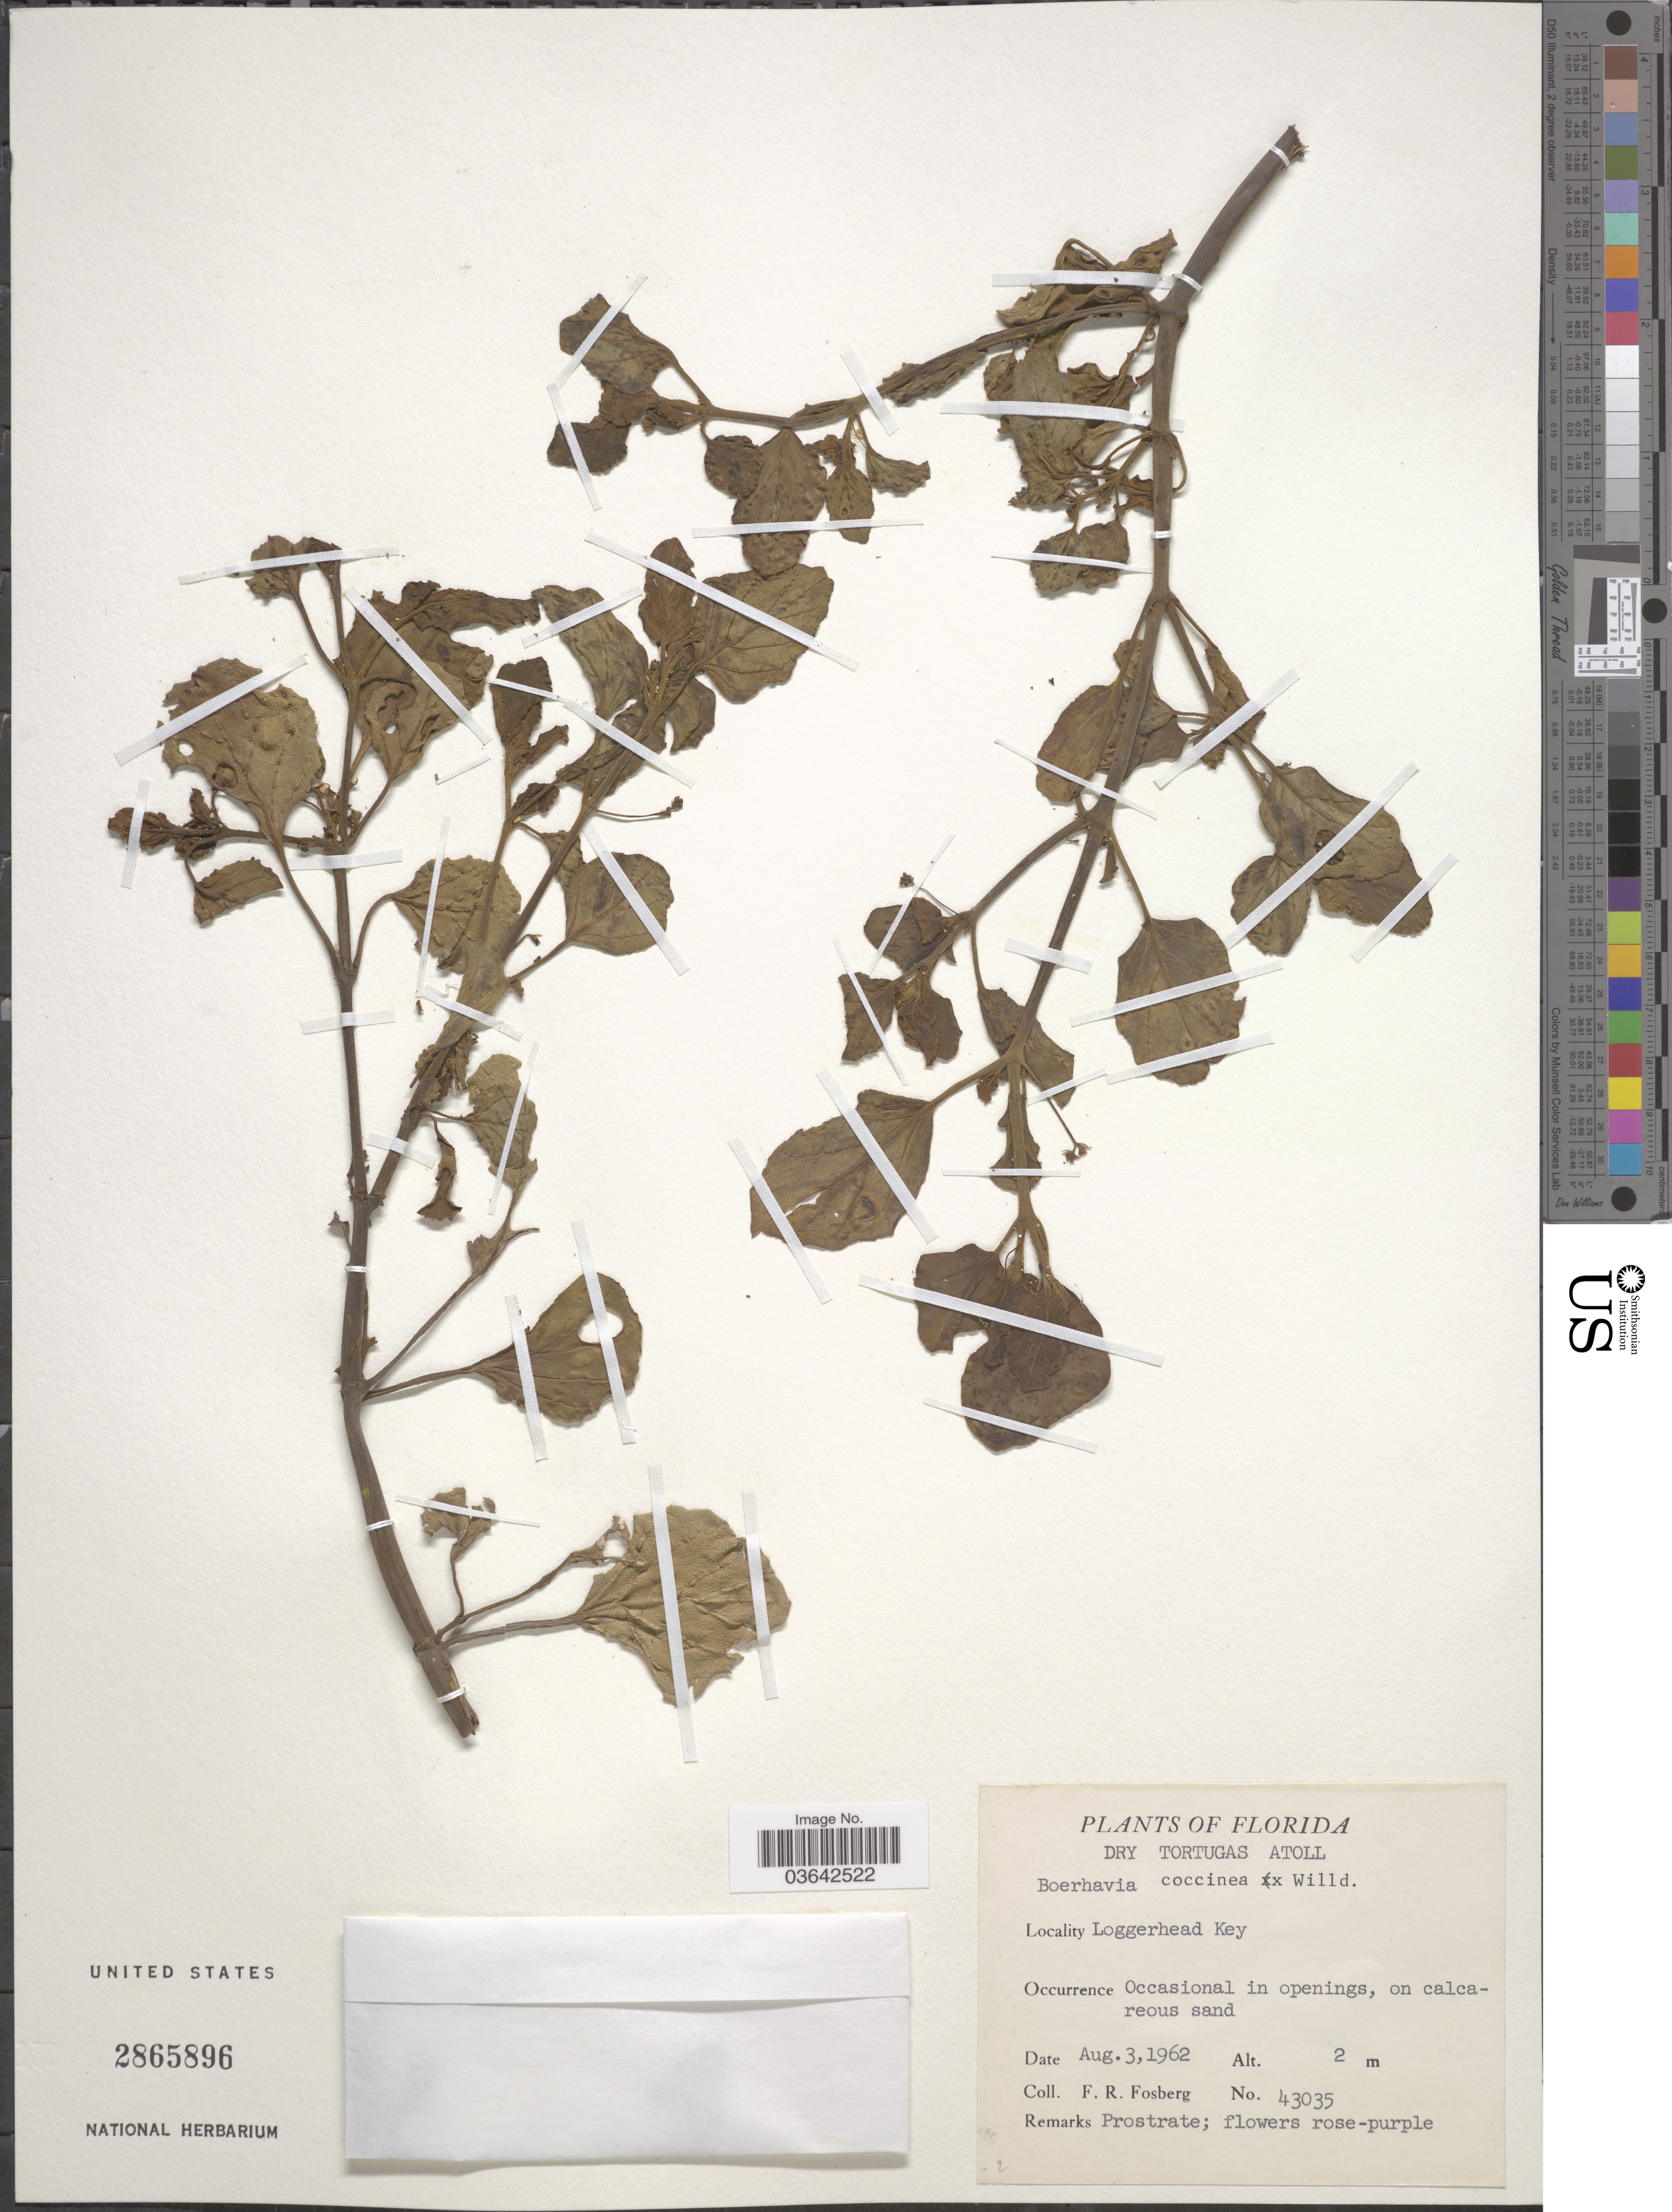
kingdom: Plantae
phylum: Tracheophyta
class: Magnoliopsida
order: Caryophyllales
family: Nyctaginaceae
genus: Boerhavia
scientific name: Boerhavia coccinea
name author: Mill.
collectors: F. R. Fosberg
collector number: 43035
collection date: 1962-08-03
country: United States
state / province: Florida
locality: Dry Tortugas Atoll. Loggerhead Key.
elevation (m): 2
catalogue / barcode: US 2865896